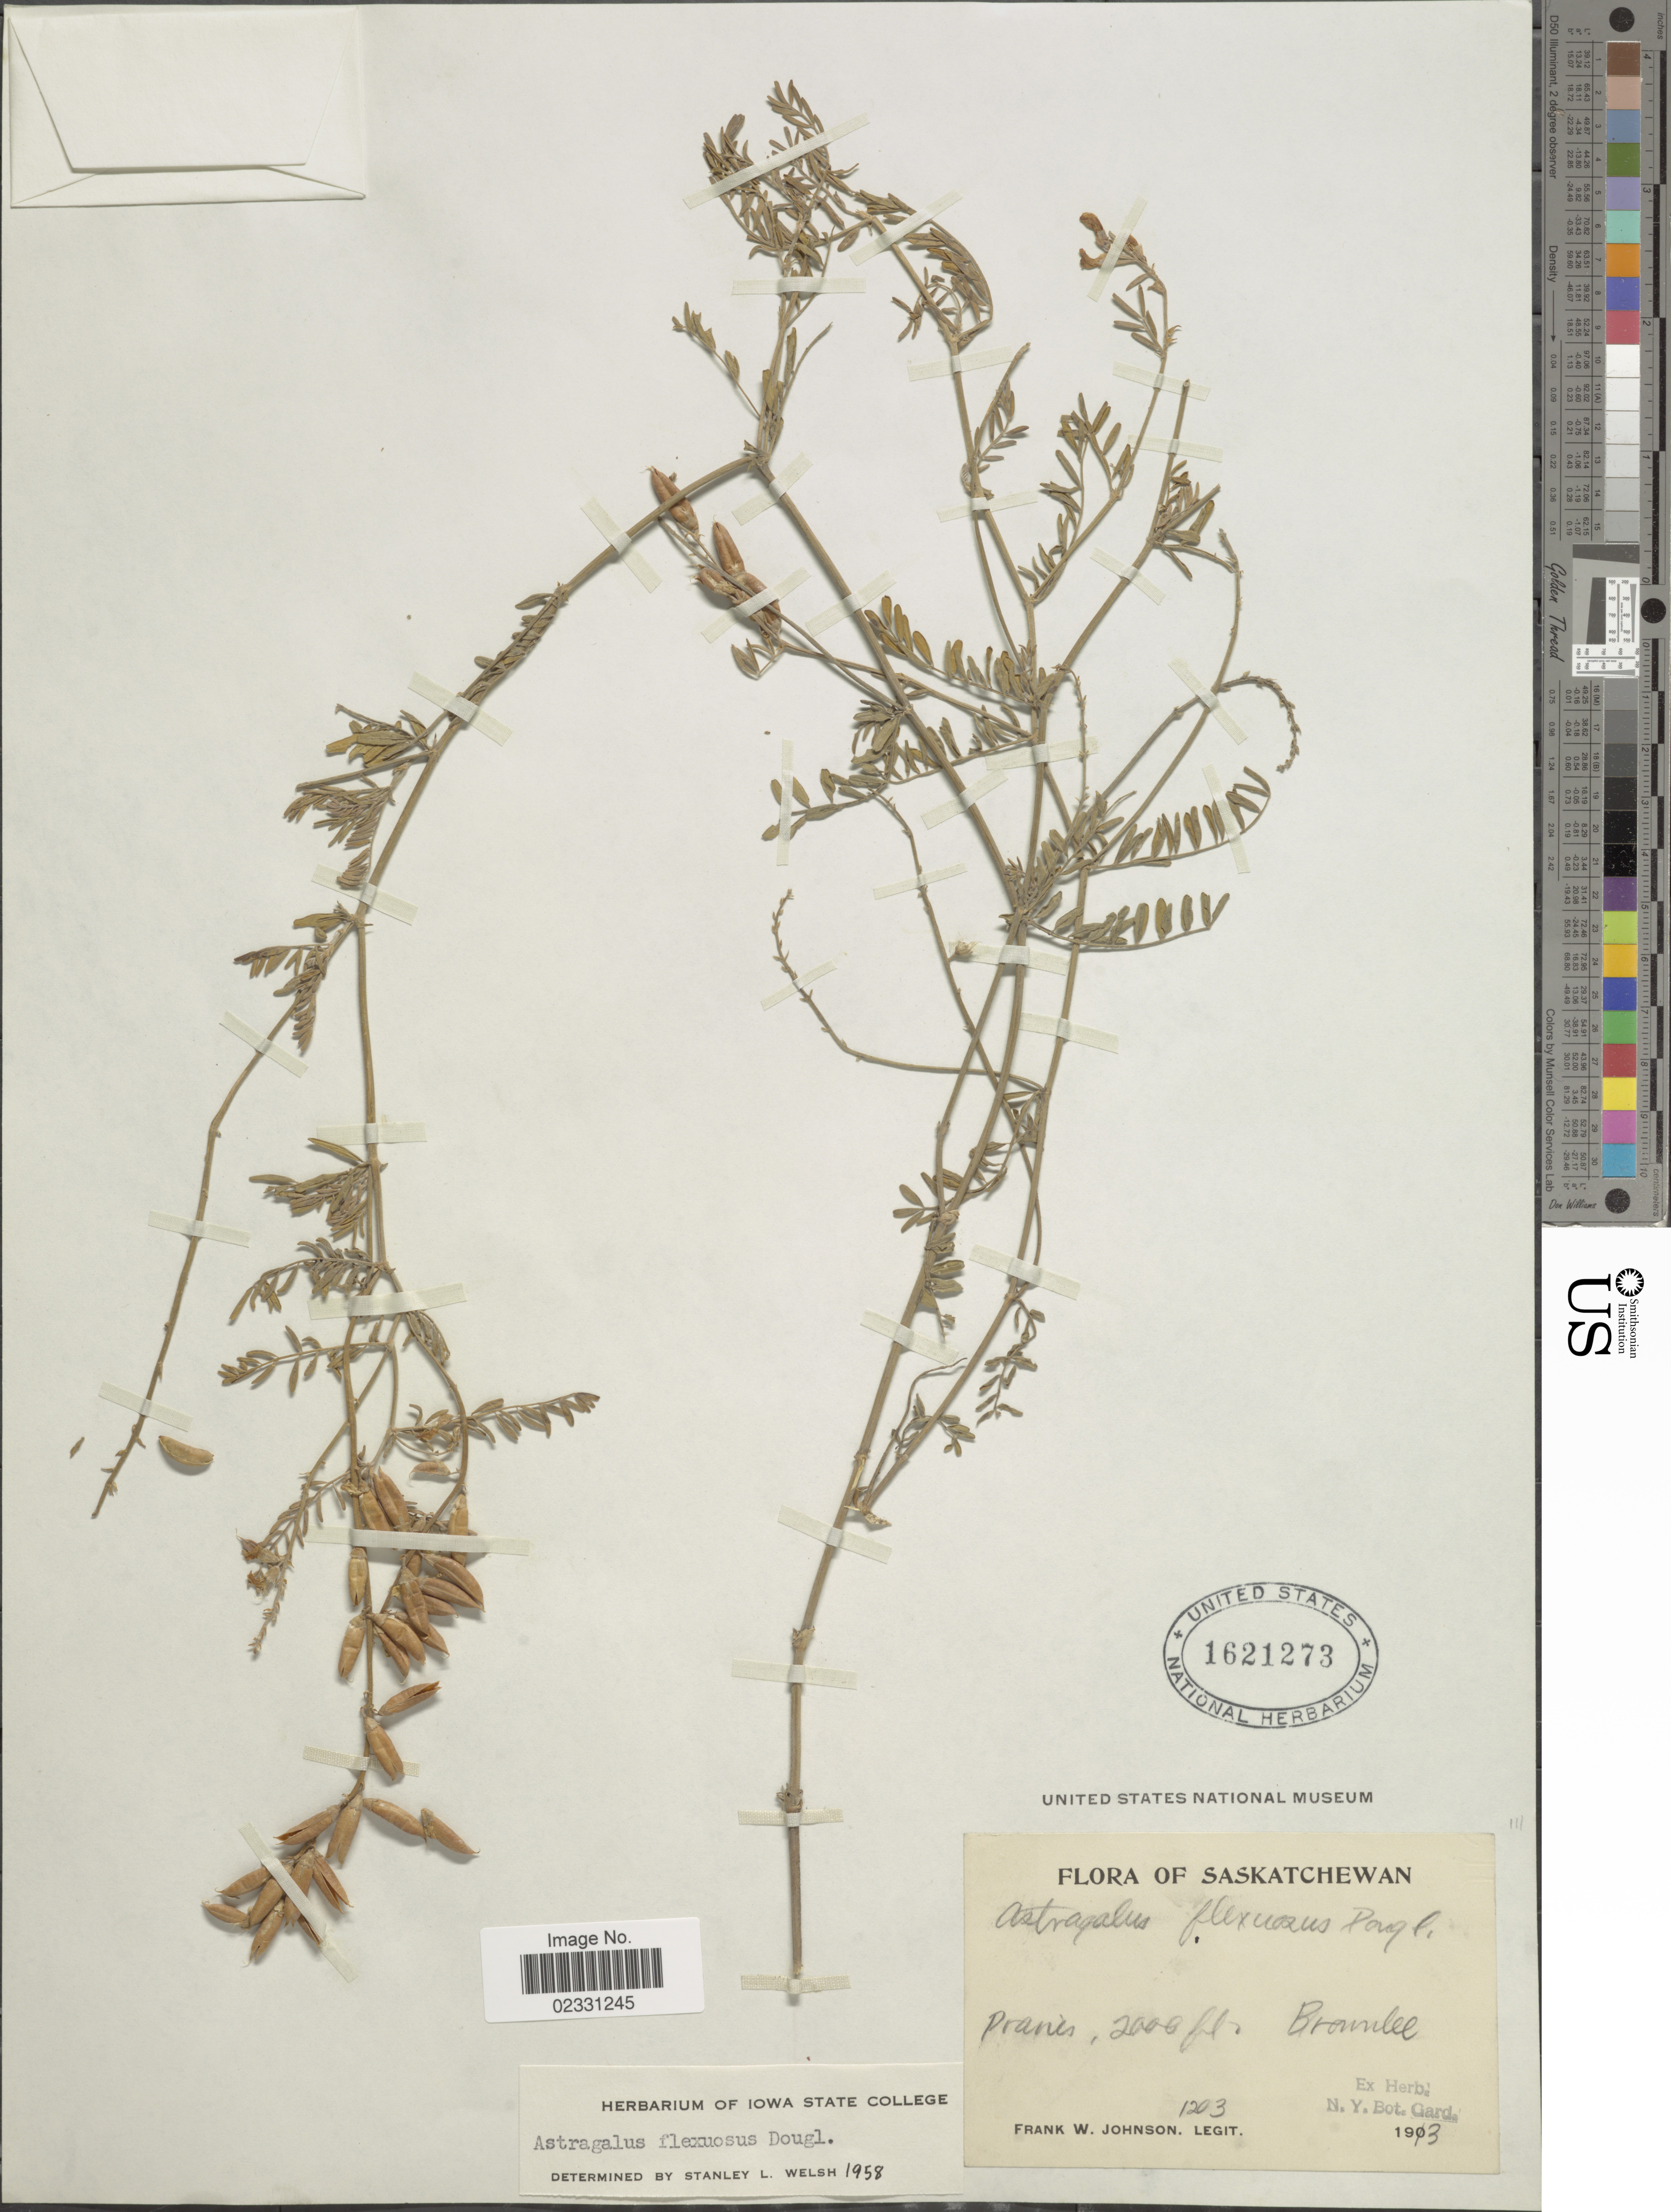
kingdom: Plantae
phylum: Tracheophyta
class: Magnoliopsida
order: Fabales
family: Fabaceae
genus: Astragalus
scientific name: Astragalus flexuosus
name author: (Hook.) Douglas ex G. Don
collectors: F. W. Johnson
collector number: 1203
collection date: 1913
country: Canada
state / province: Saskatchewan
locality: Brounlee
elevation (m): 610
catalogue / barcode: US 1621273